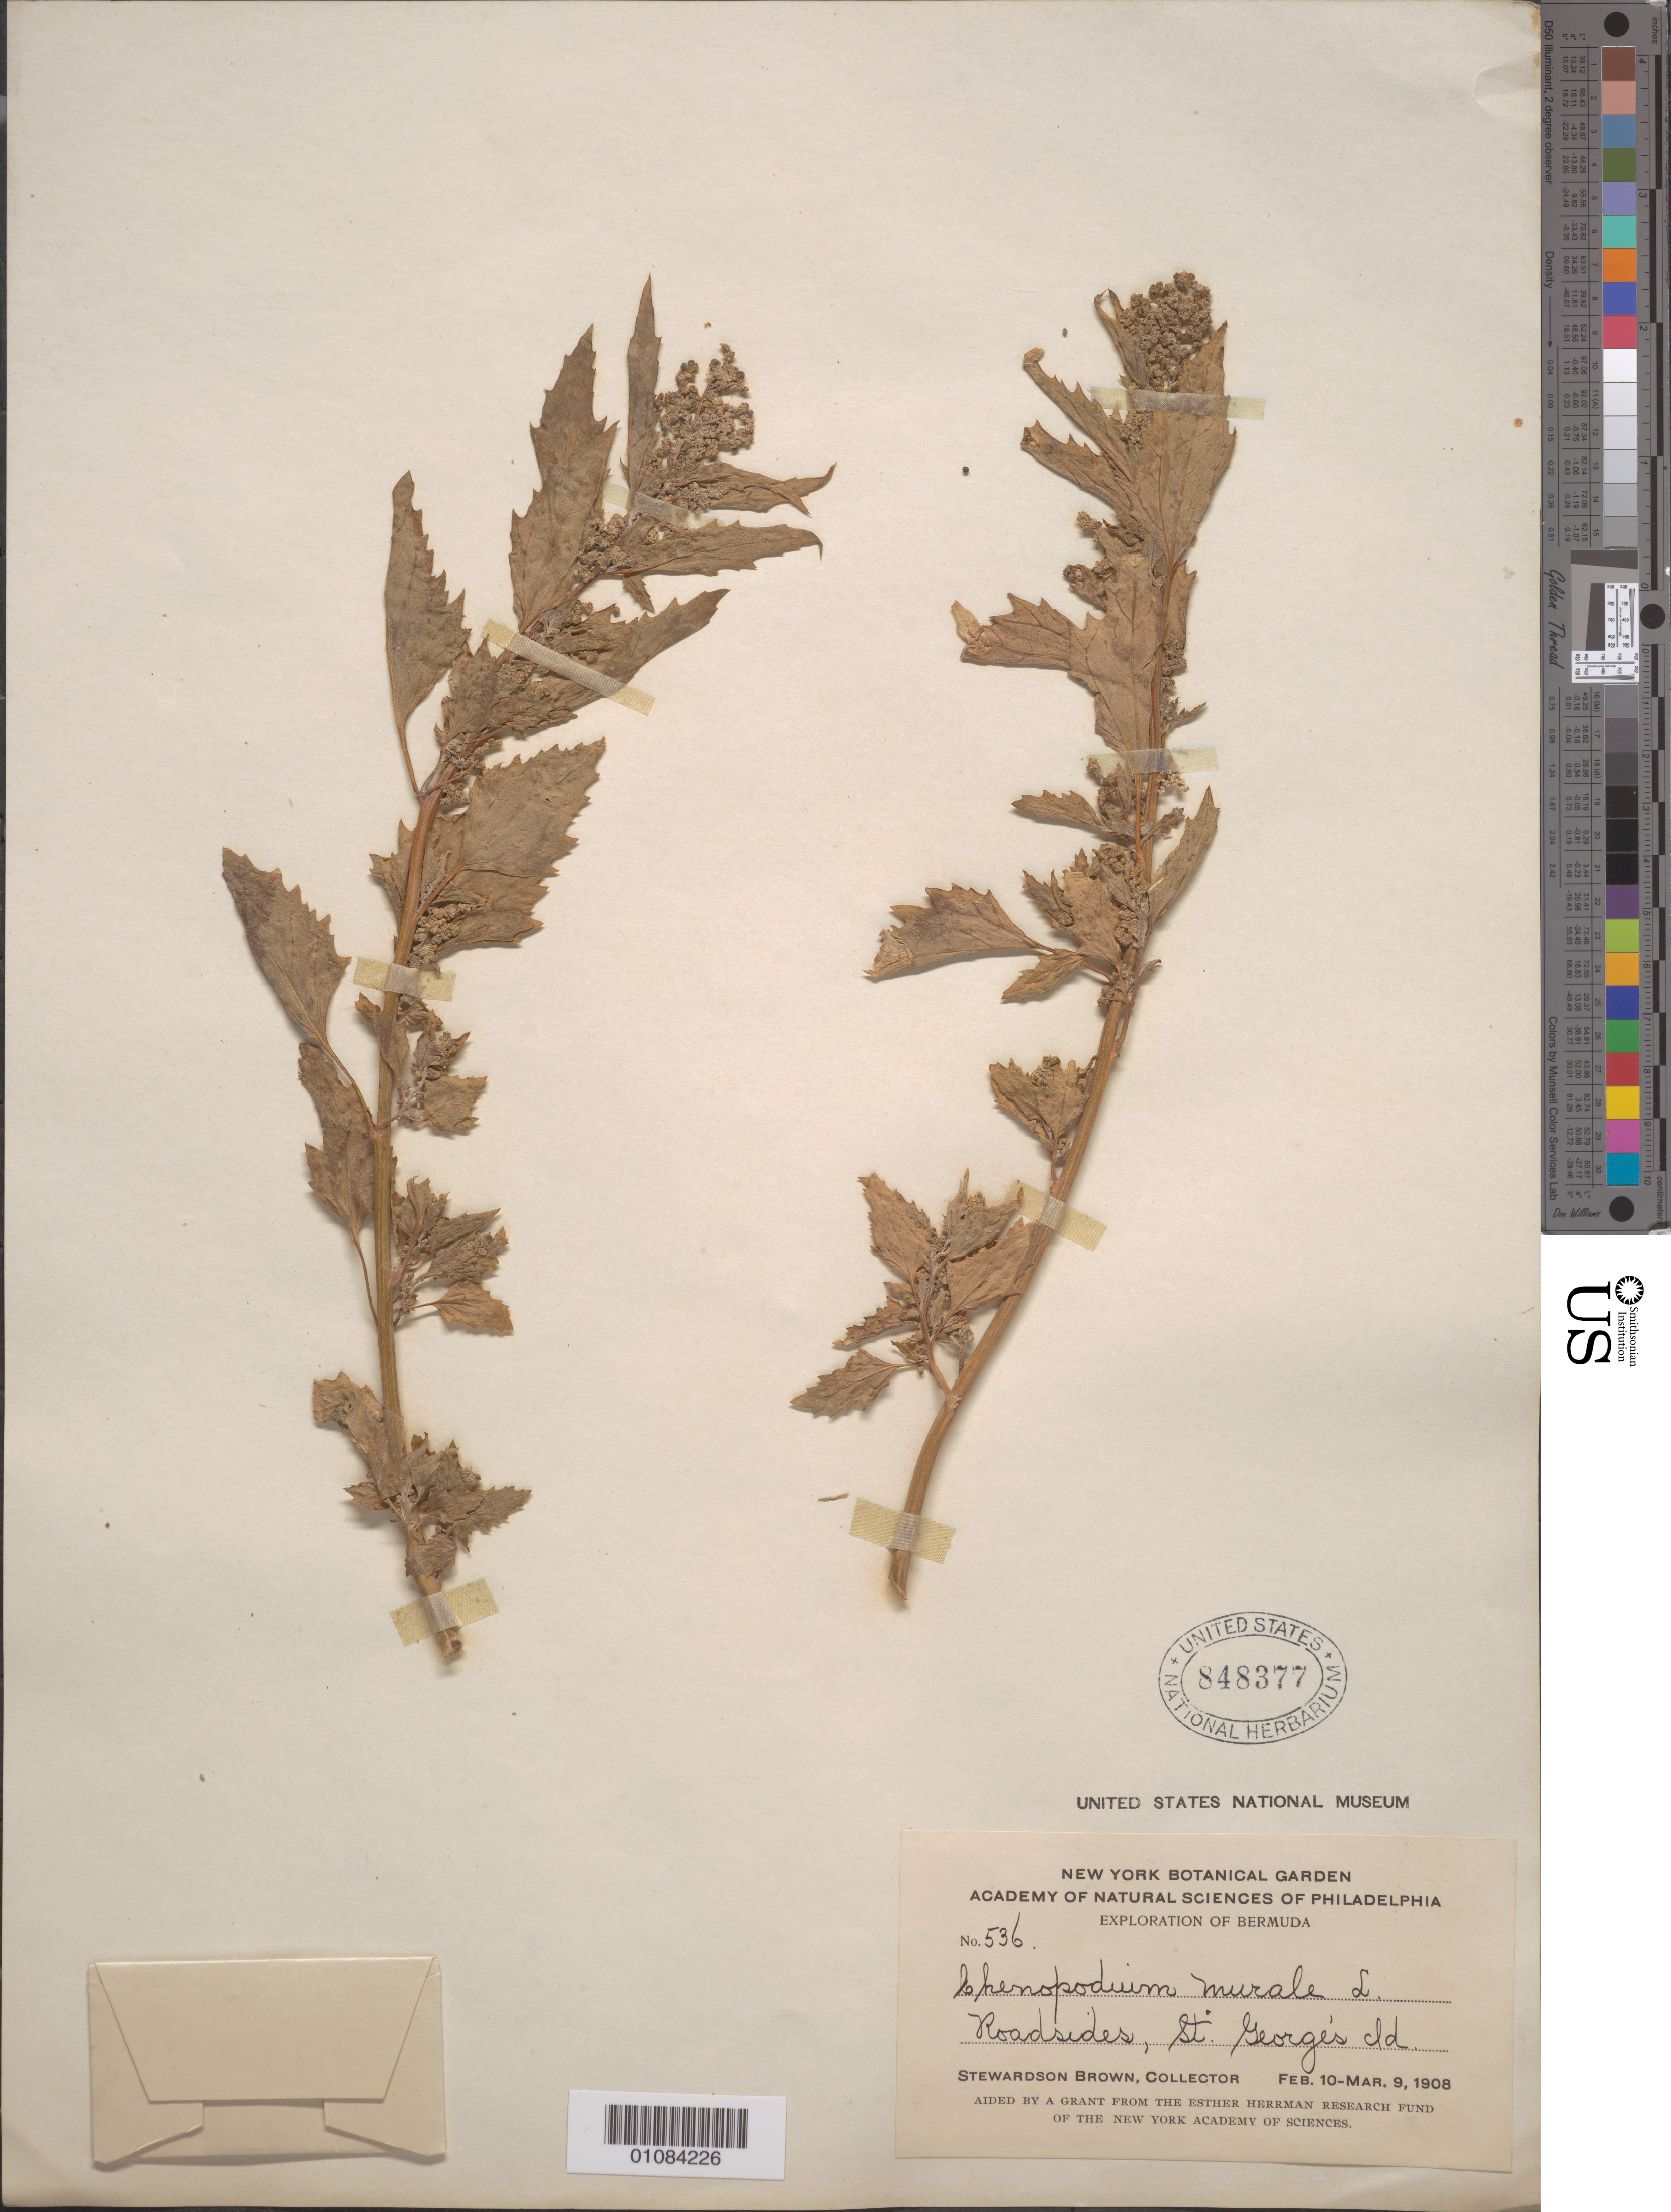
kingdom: Plantae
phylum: Tracheophyta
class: Magnoliopsida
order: Caryophyllales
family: Amaranthaceae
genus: Chenopodium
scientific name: Chenopodium murale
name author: L.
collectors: S. Brown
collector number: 536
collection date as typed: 10 Feb 1908 to 09 Mar 1908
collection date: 1908-02-10/1908-03-09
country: Bermuda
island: St. George's I.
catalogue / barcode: US 848377